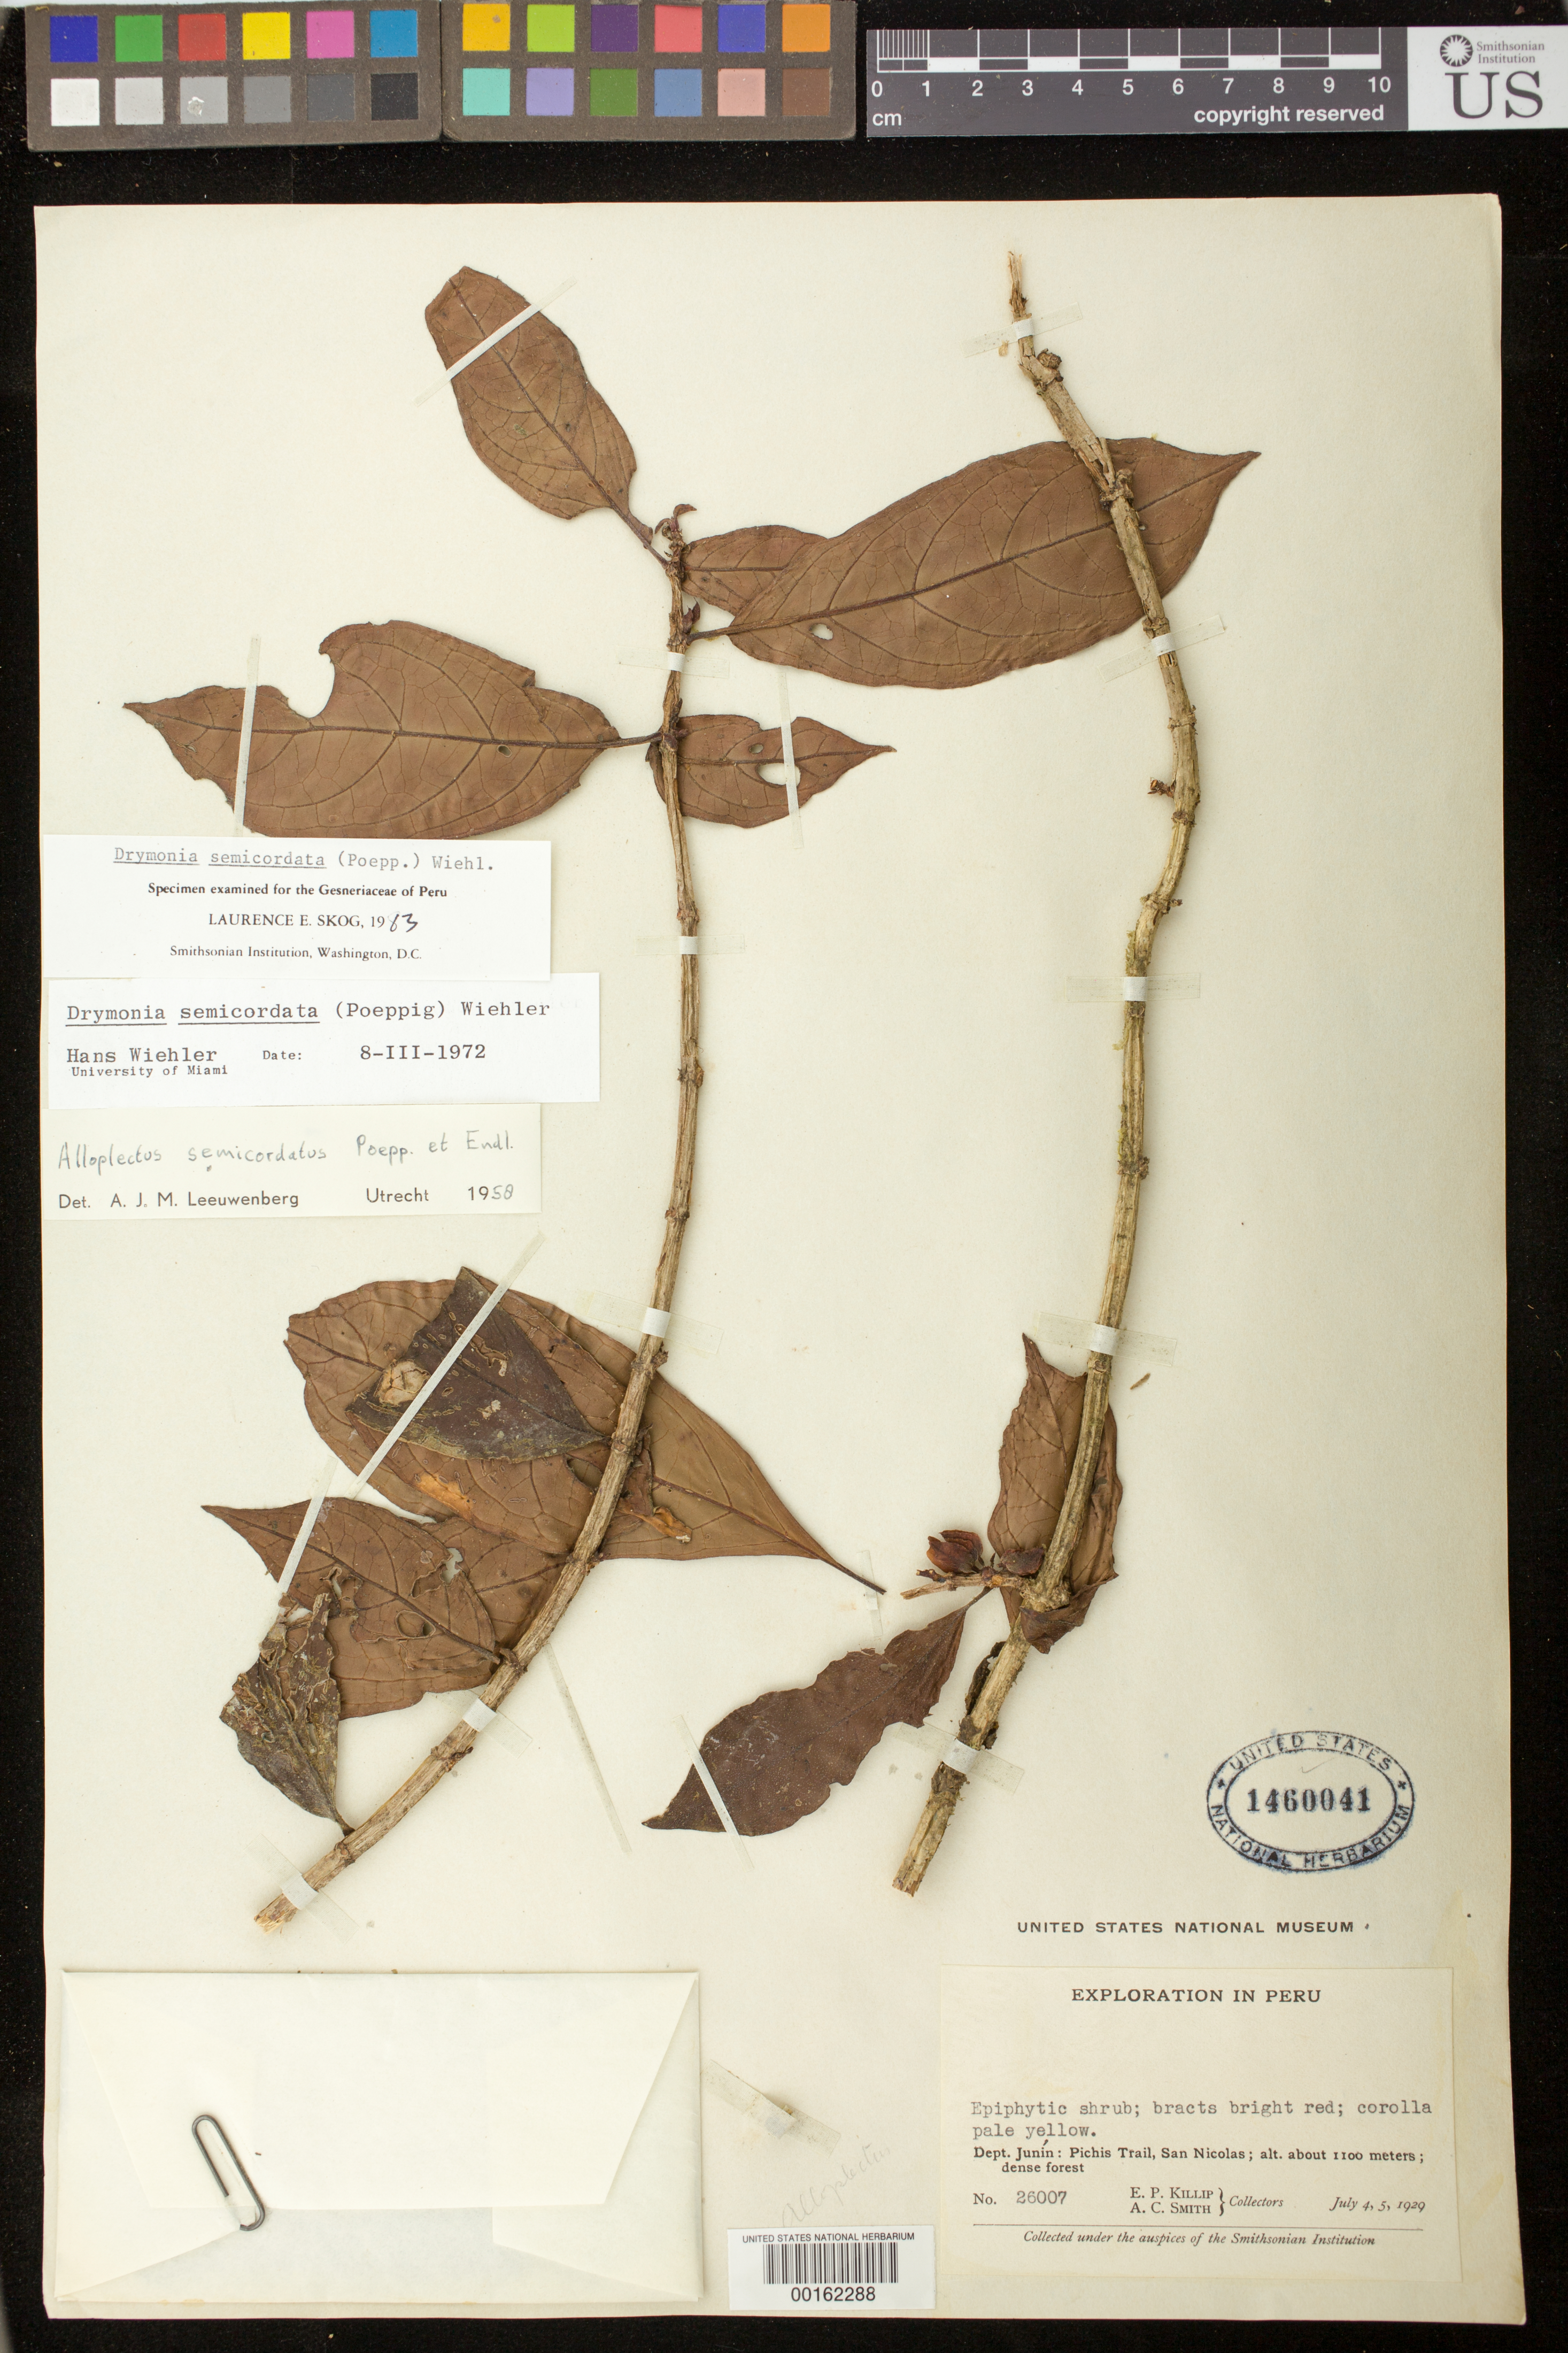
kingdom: Plantae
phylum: Tracheophyta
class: Magnoliopsida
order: Lamiales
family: Gesneriaceae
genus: Drymonia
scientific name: Drymonia semicordata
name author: (Poepp.) Wiehler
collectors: E. P. Killip & A. C. Smith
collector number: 26007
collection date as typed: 4-5 Jul 1929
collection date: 1929-07-04/1929-07-05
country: Peru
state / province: Pasco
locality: Junín.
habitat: Dense forest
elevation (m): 1100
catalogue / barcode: US 1460041